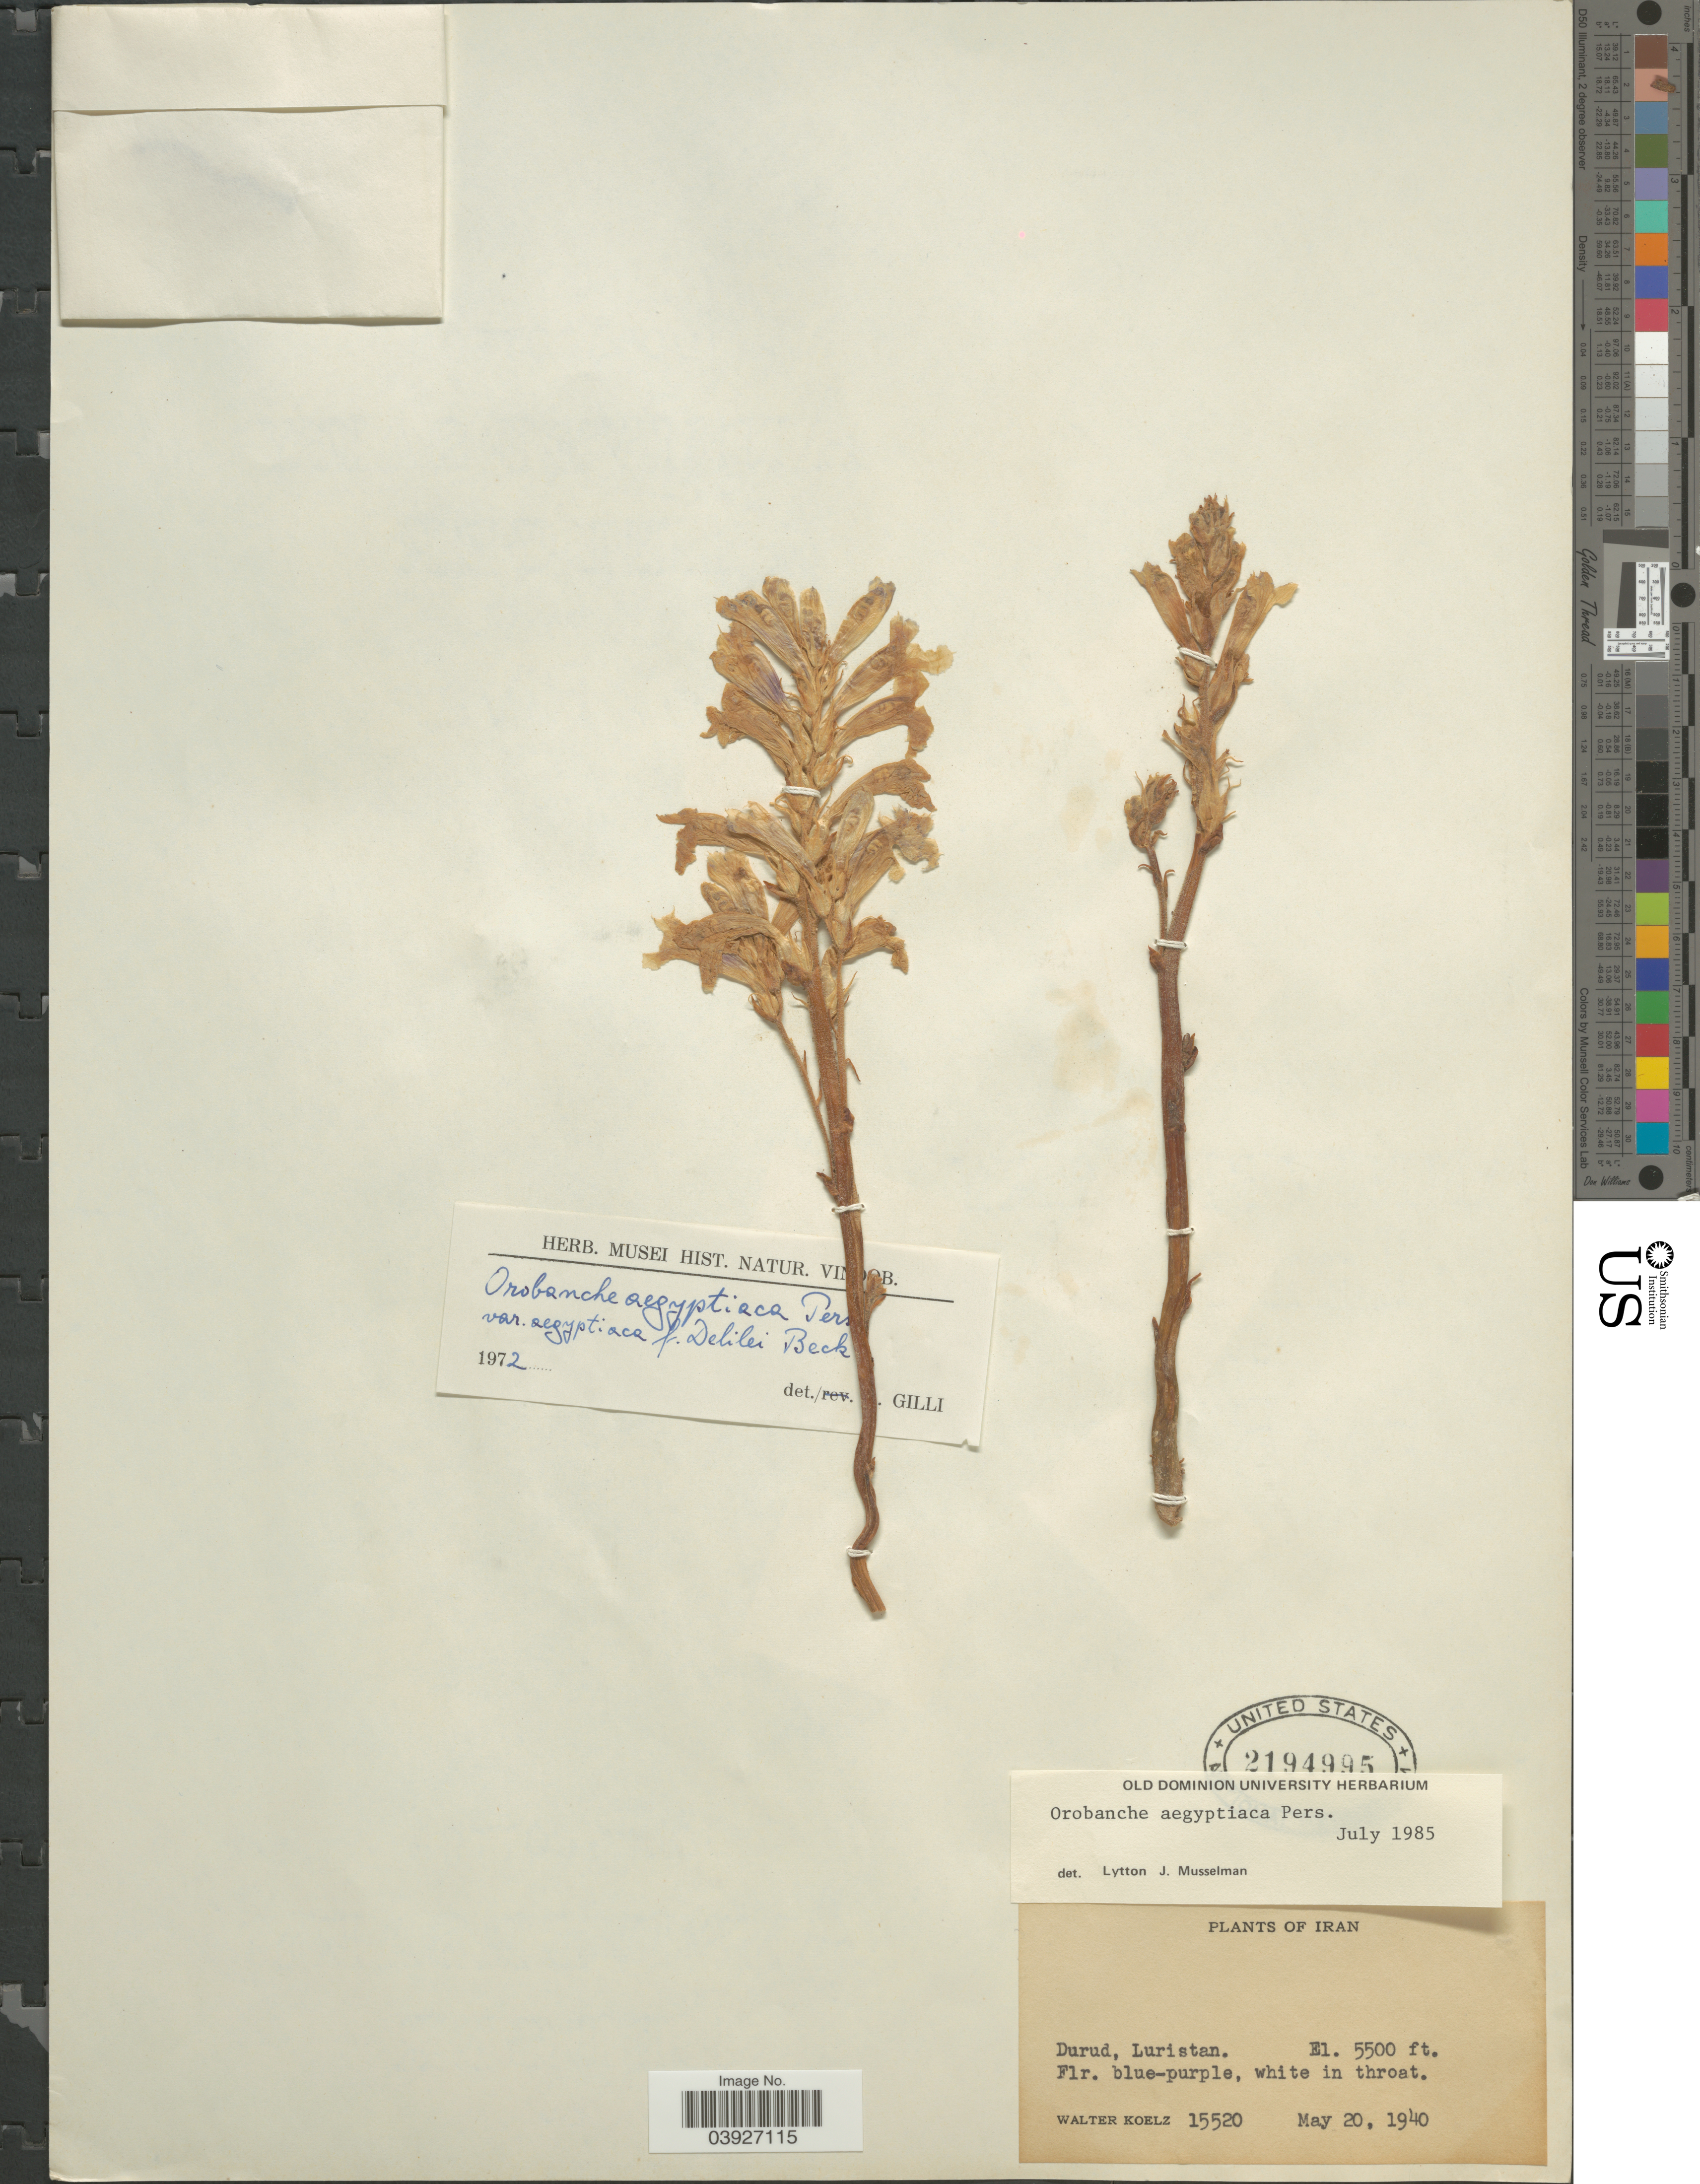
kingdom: Plantae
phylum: Tracheophyta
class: Magnoliopsida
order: Lamiales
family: Orobanchaceae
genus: Orobanche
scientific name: Orobanche aegyptiaca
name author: Pers.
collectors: W. N. Koelz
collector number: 15520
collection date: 1940-05-20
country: Iran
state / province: Lorestan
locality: Durud, Luristan.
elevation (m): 1676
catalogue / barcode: US 2194995